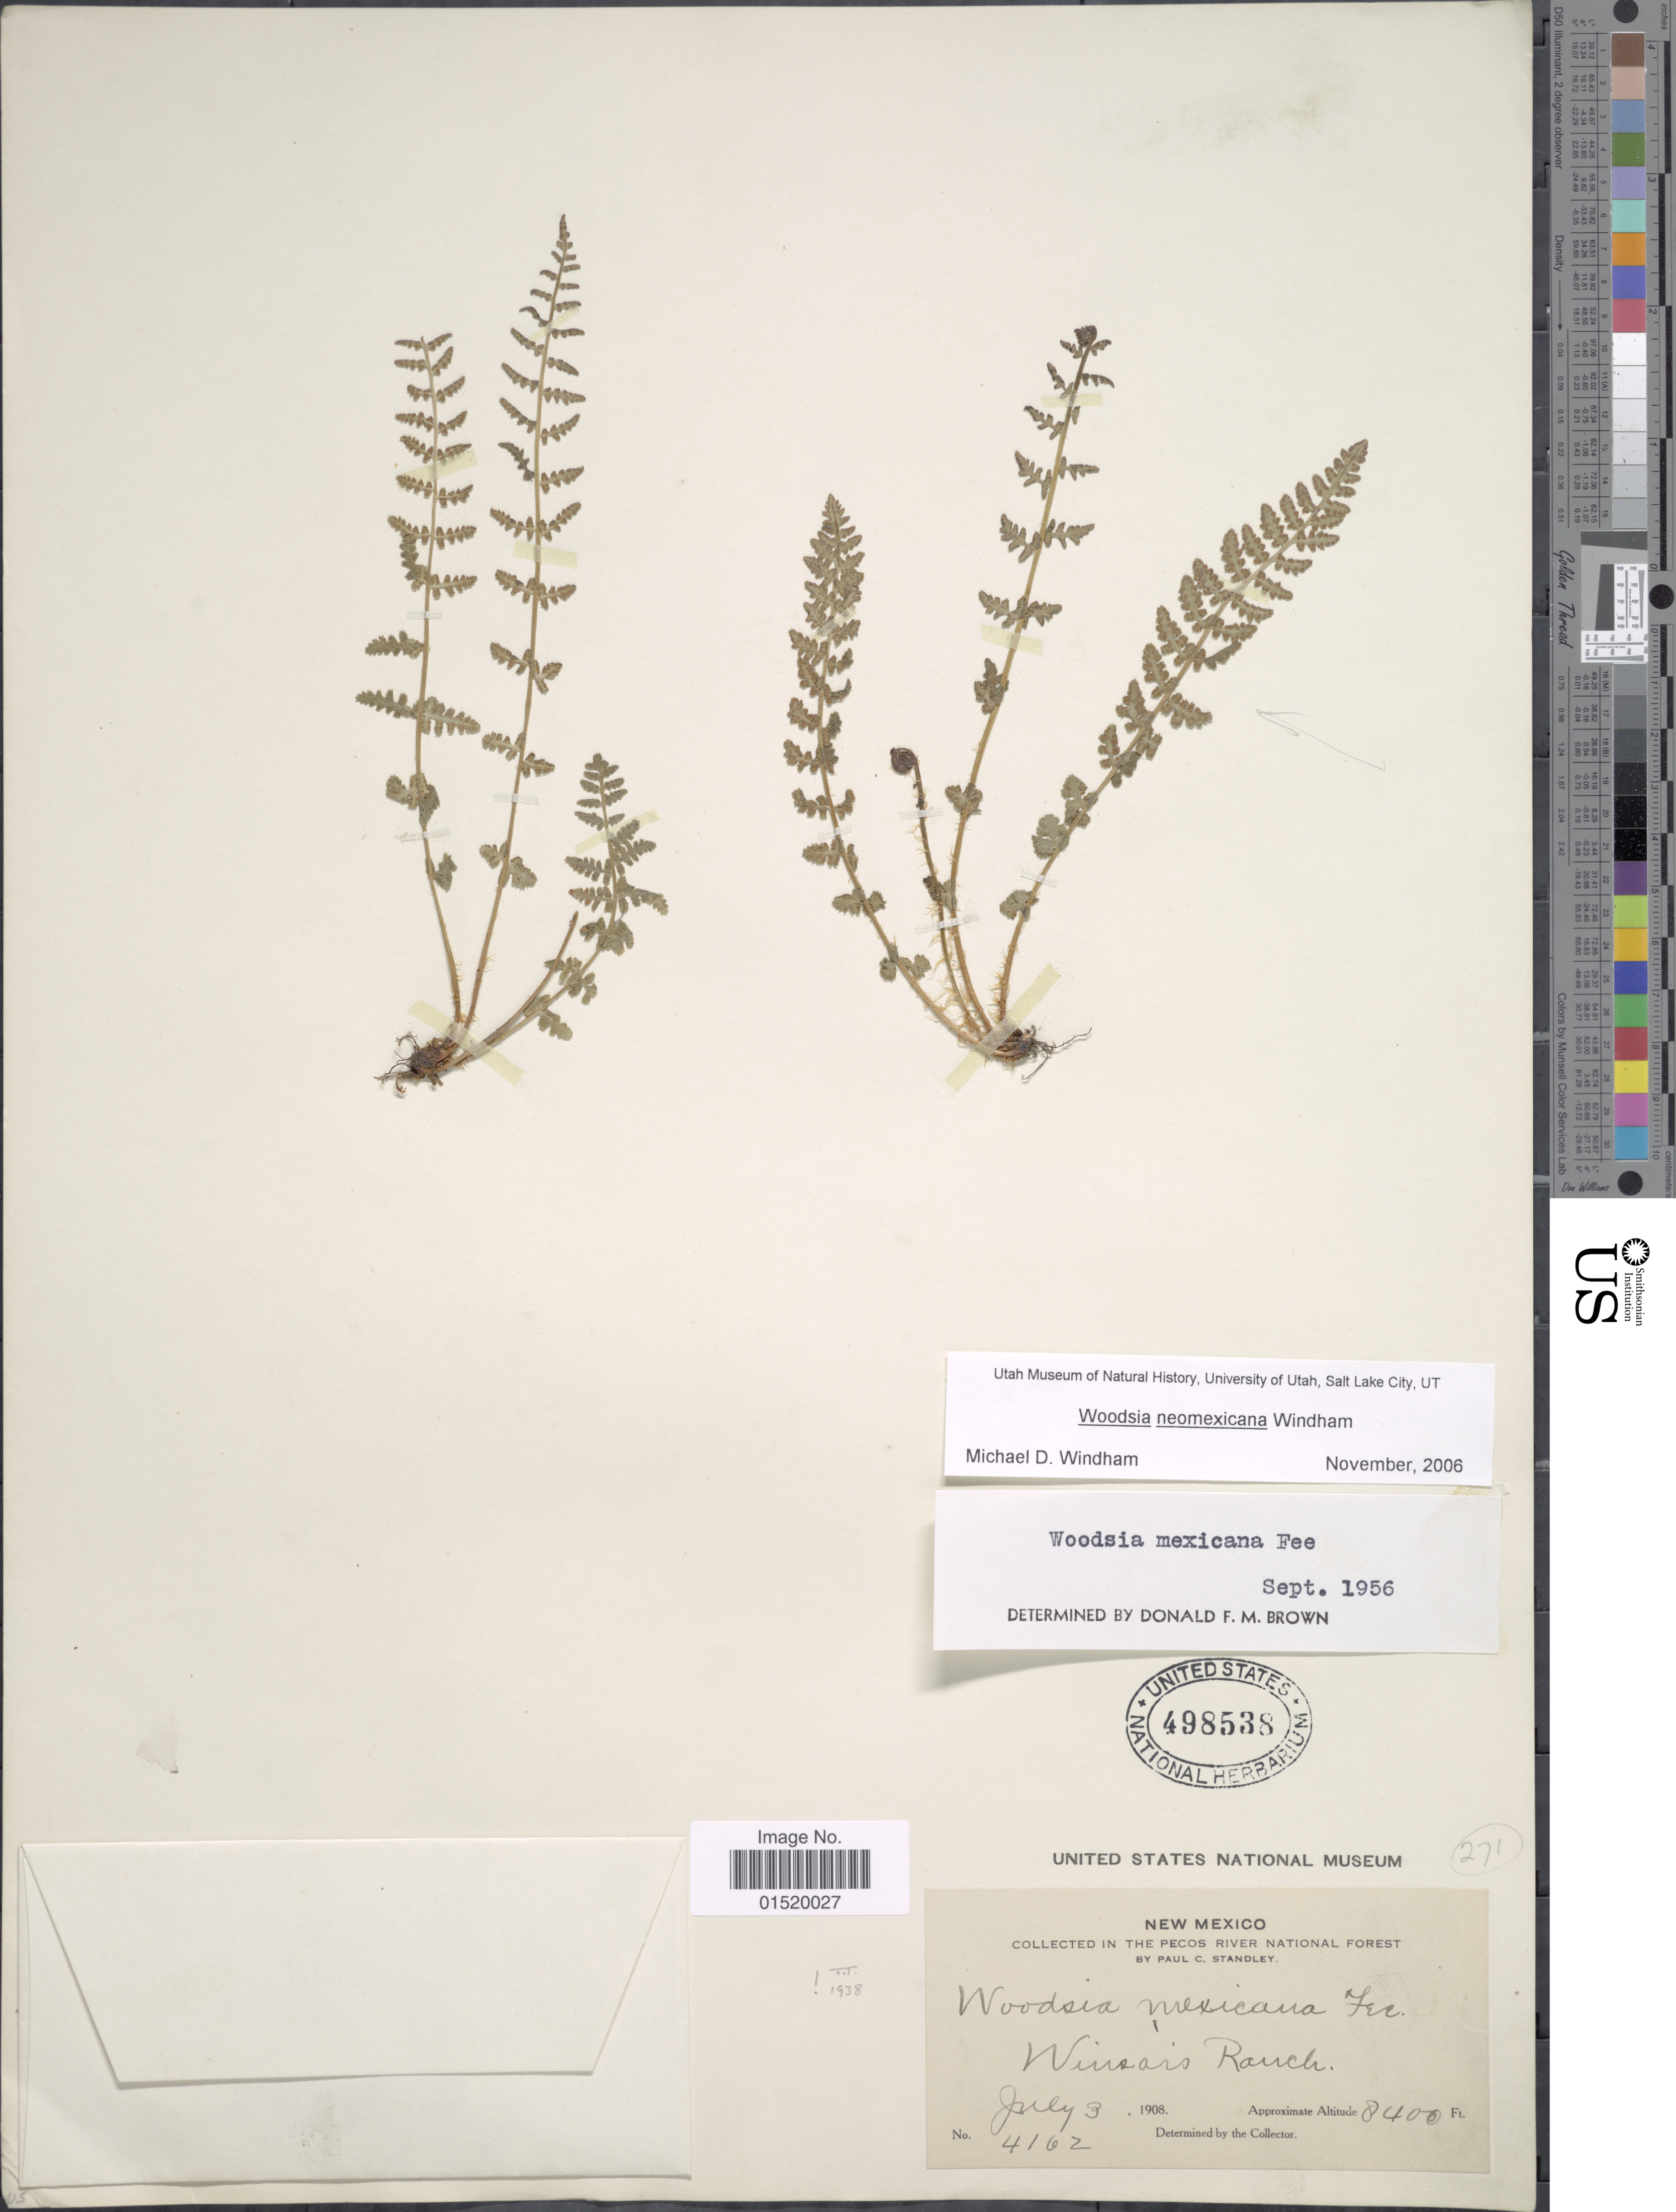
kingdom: Plantae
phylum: Tracheophyta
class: Polypodiopsida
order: Polypodiales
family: Woodsiaceae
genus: Woodsia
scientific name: Woodsia neomexicana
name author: Windham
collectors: P. C. Standley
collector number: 4162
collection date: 1908-07-03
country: United States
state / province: New Mexico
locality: In the Pecos River National Forest, Winsars Ranch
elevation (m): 2560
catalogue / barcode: US 498538